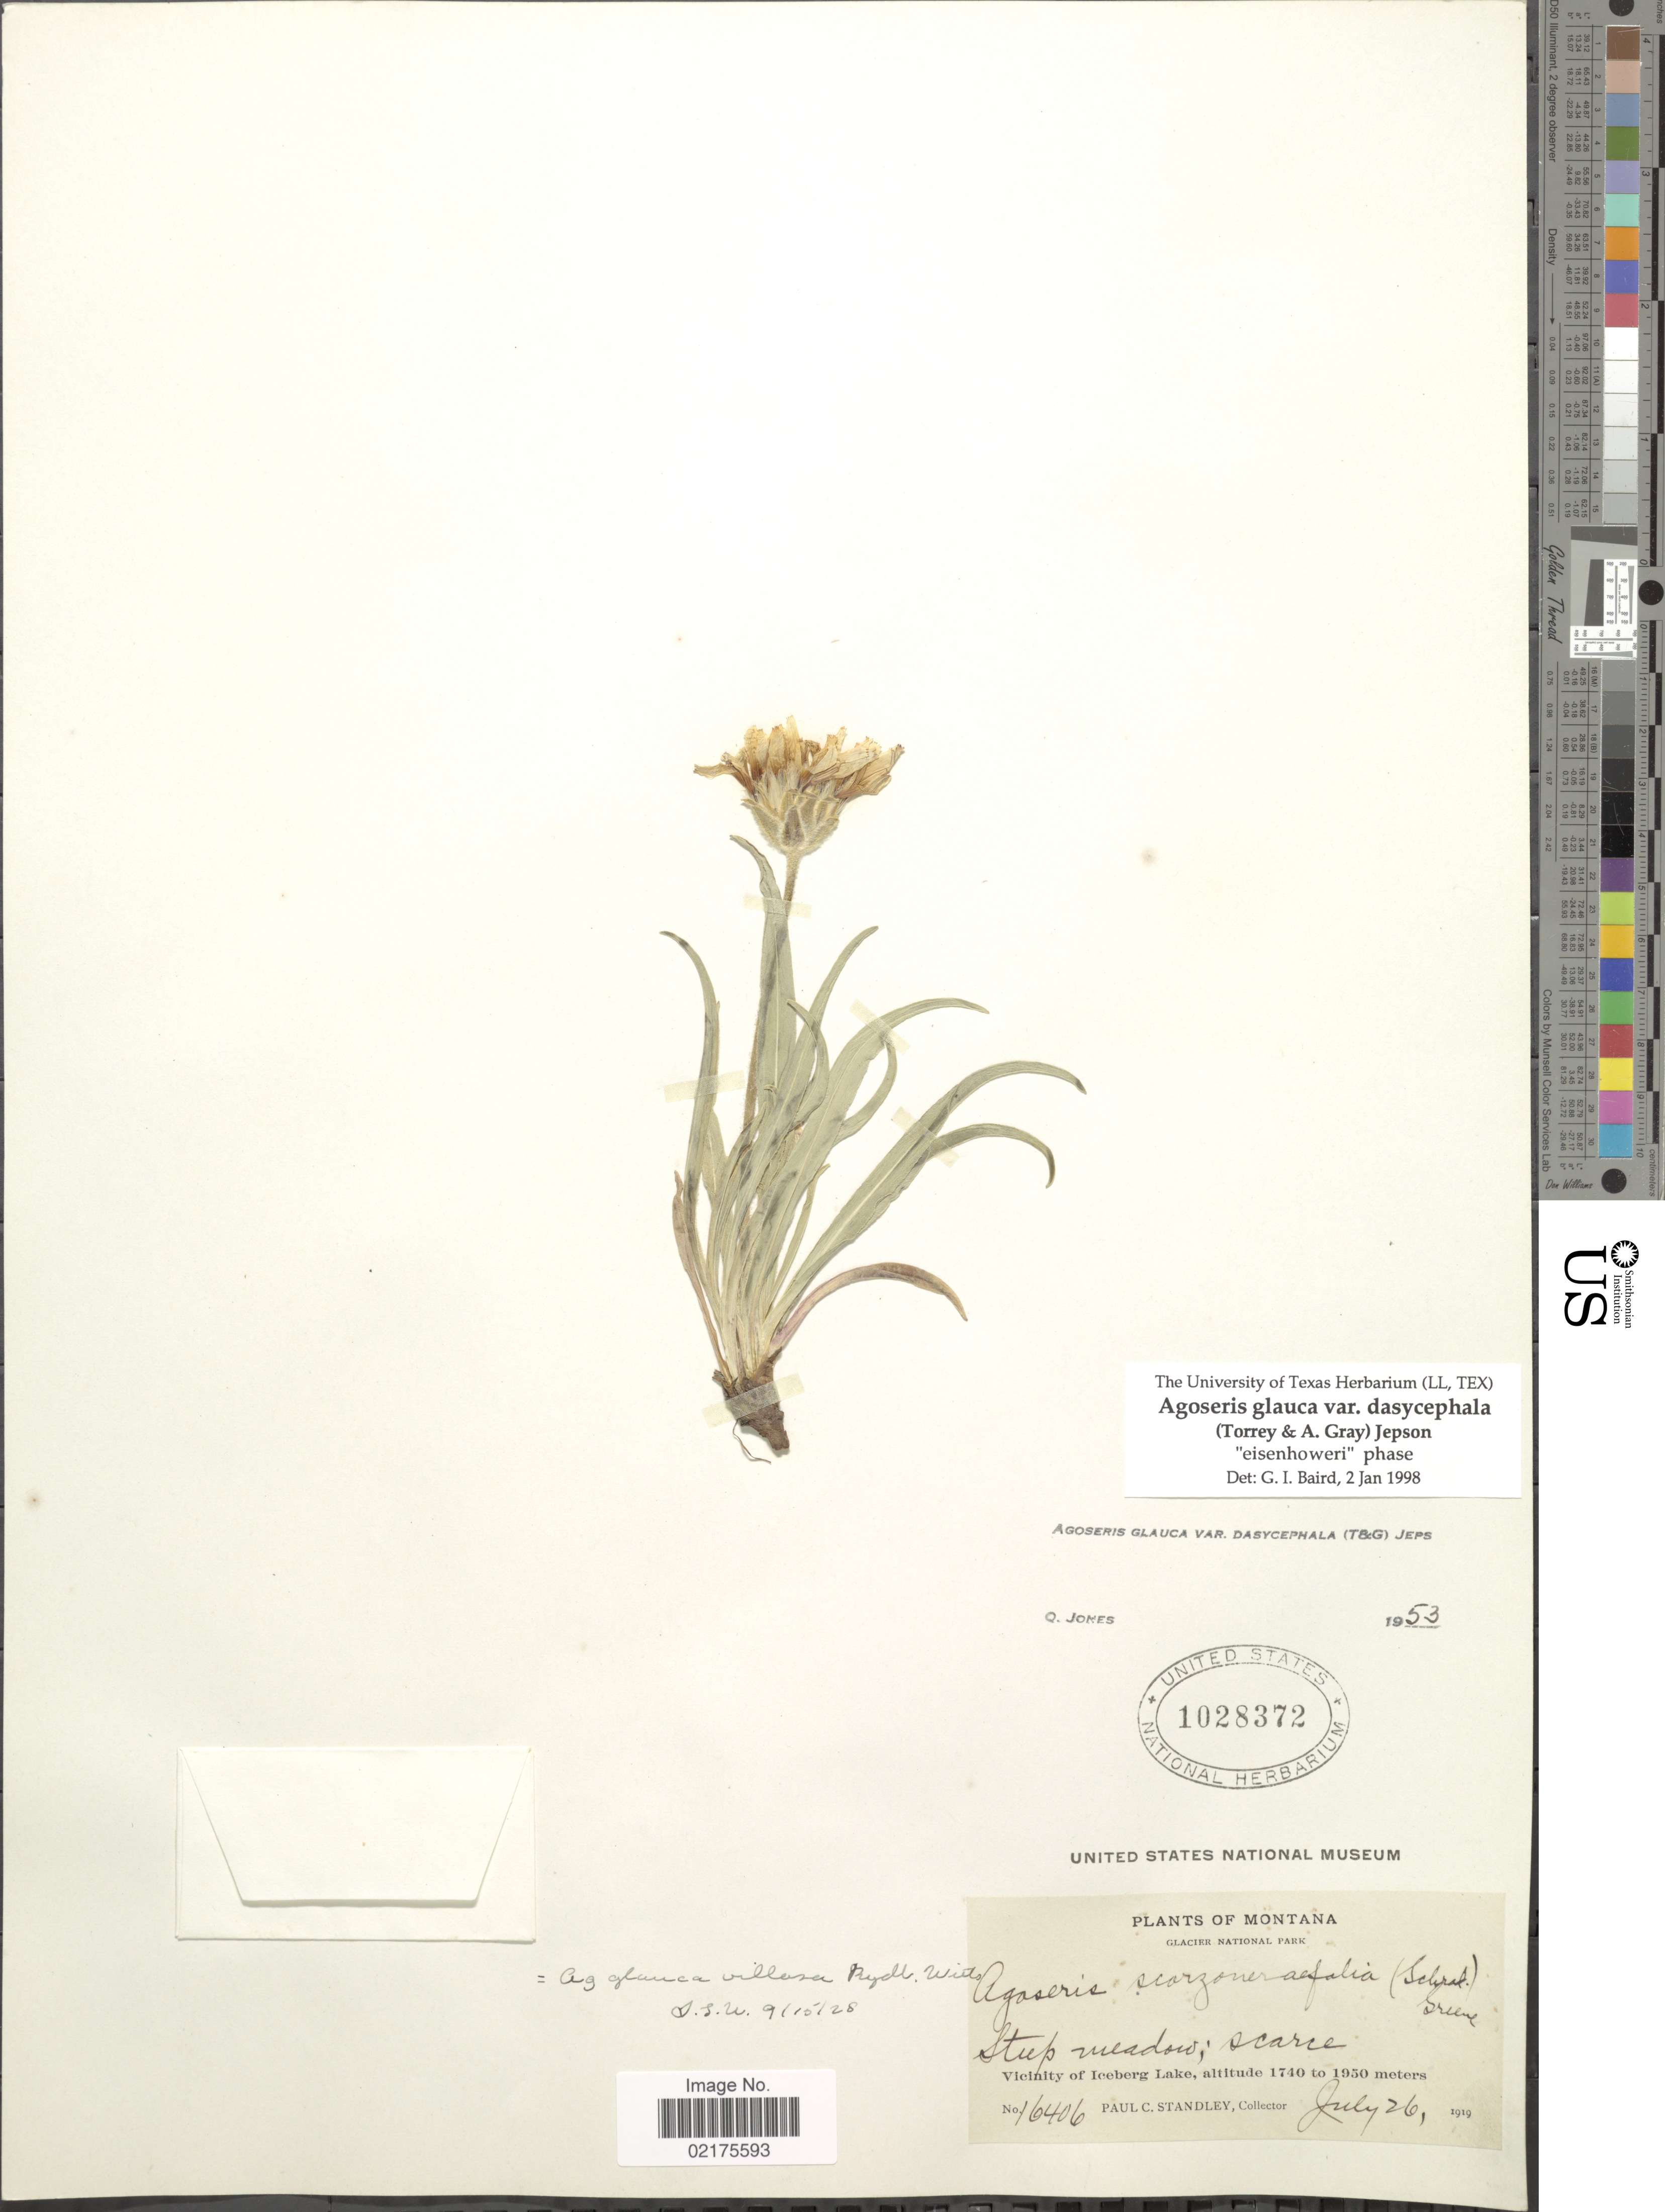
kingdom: Plantae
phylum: Tracheophyta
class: Magnoliopsida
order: Asterales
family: Asteraceae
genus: Agoseris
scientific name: Agoseris glauca var. dasycephala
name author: (Torr. & A. Gray) Jeps.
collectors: P. C. Standley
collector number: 16406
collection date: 1919-07-26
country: United States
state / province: Montana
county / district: Glacier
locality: Glacier National Park: Vicinity of Iceberg Lake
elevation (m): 1740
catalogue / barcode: US 1028372